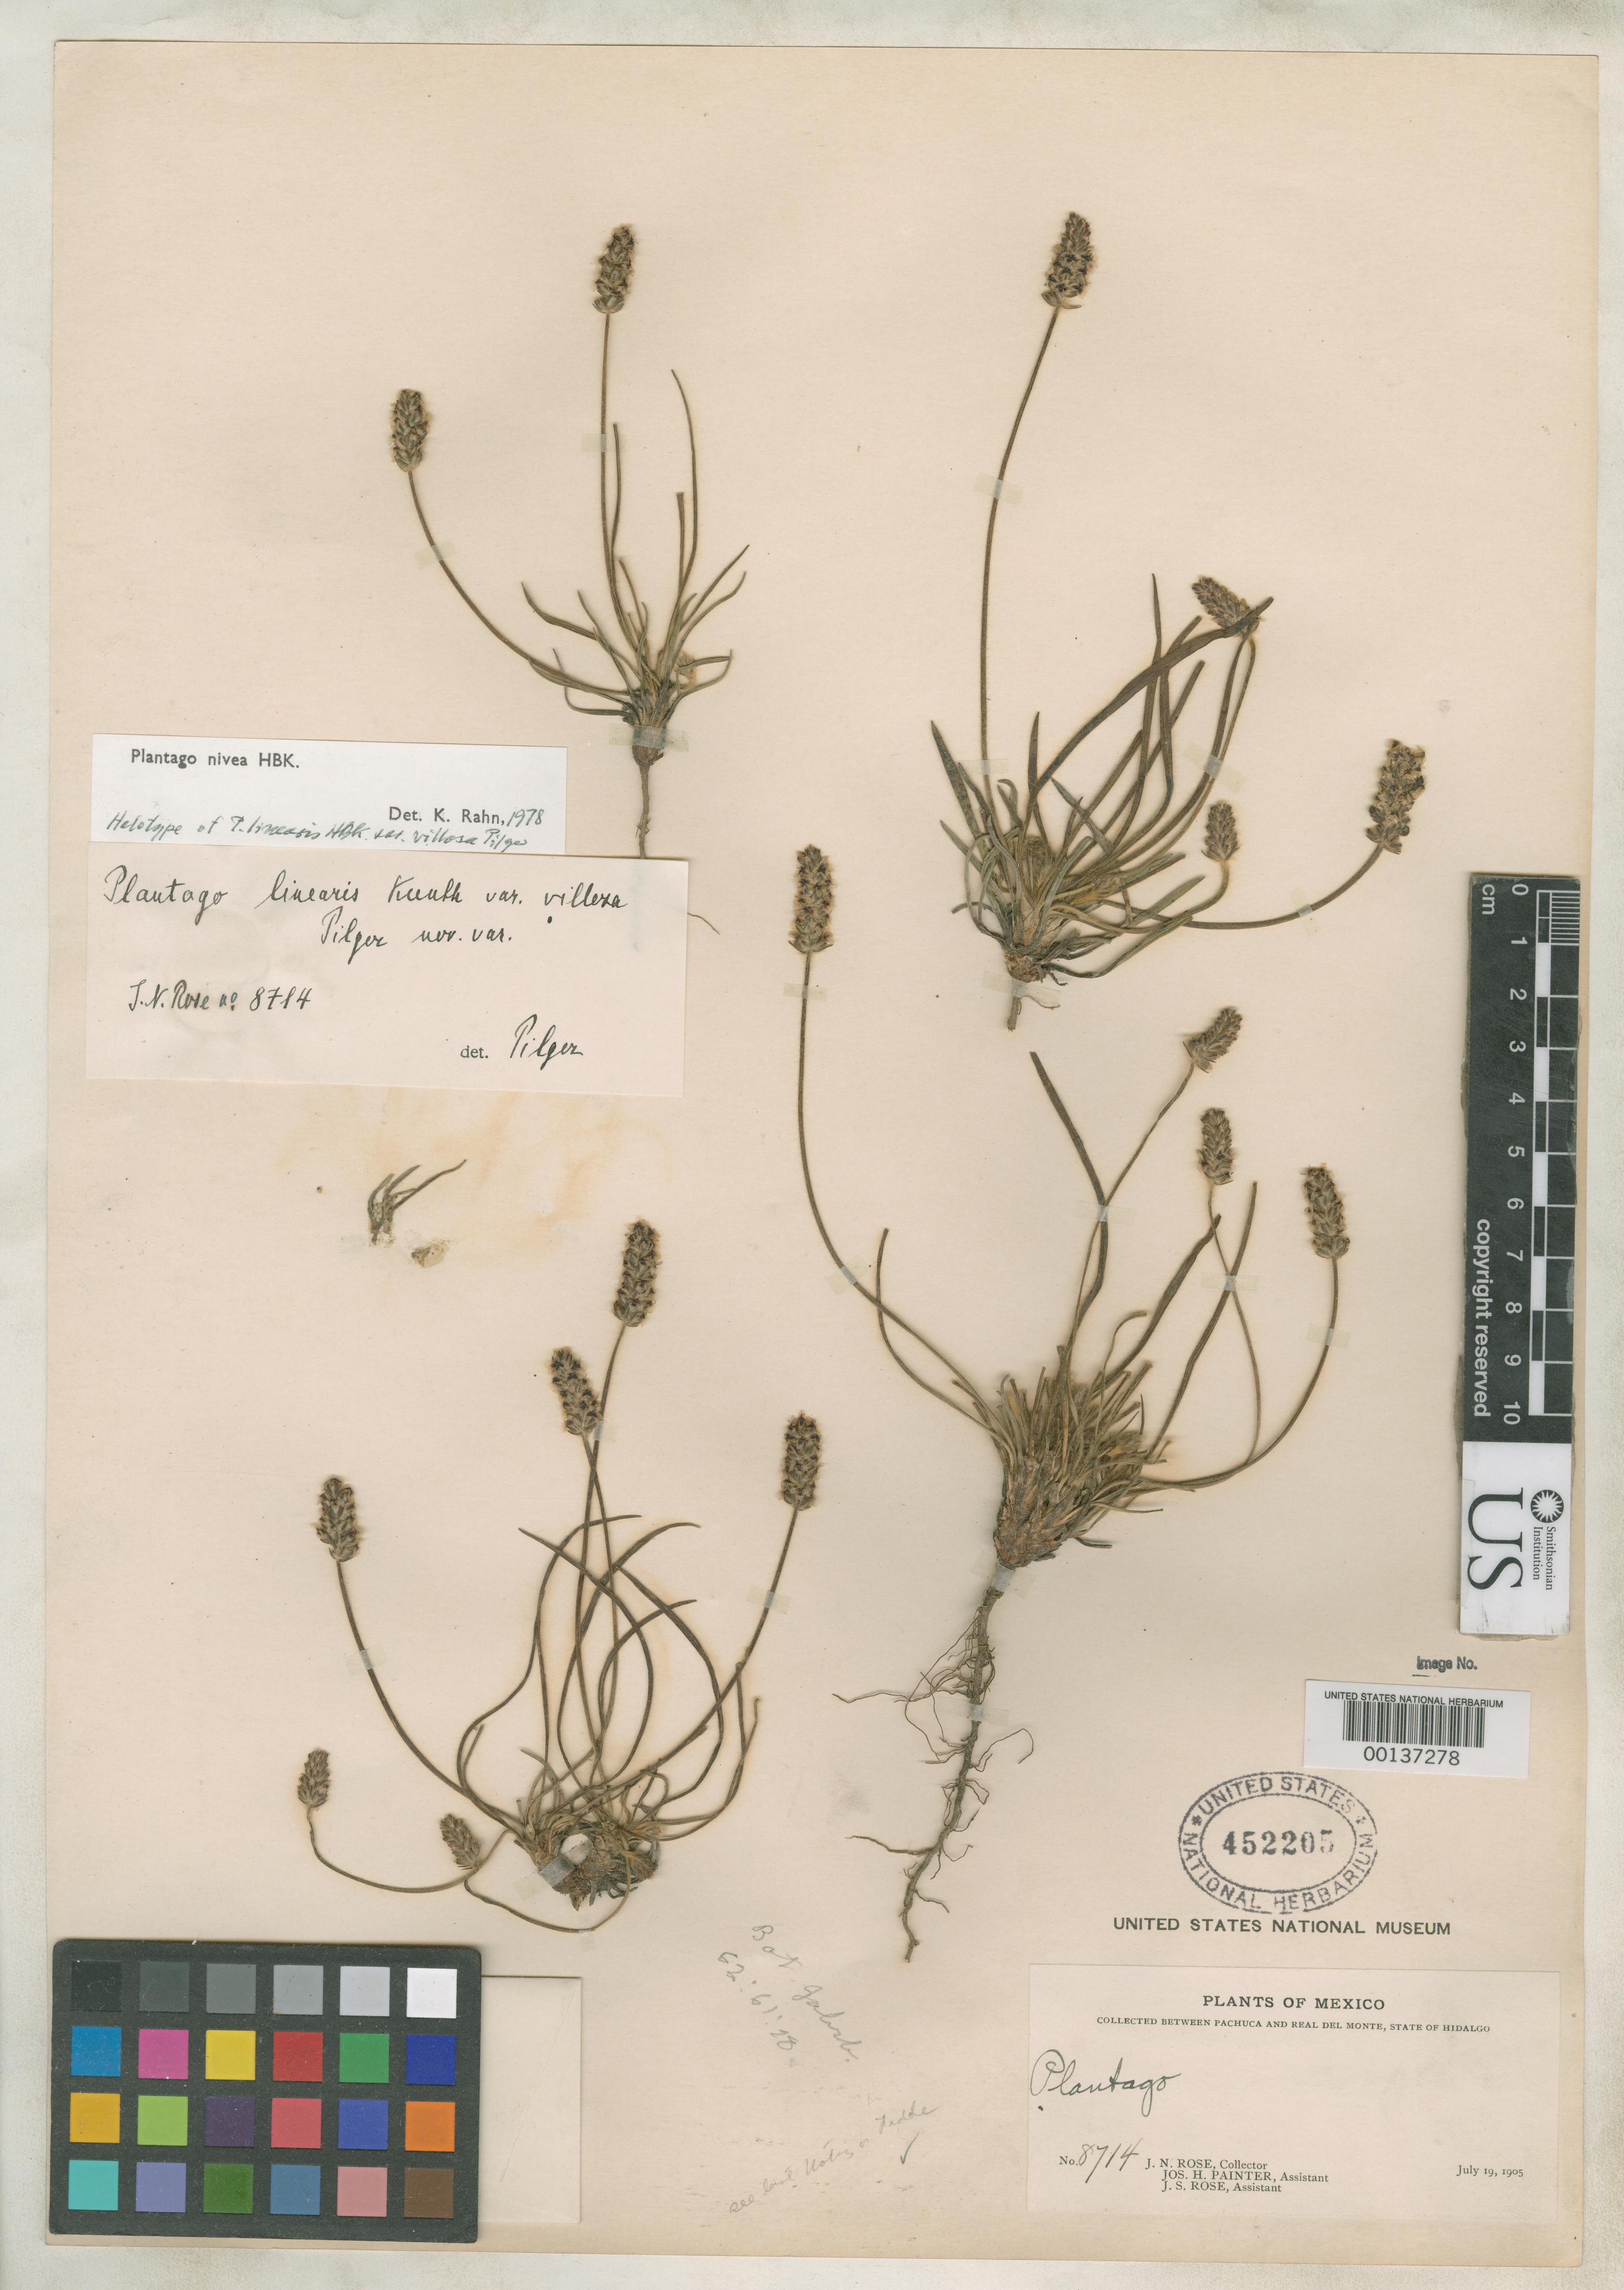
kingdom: Plantae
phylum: Tracheophyta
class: Magnoliopsida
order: Lamiales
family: Plantaginaceae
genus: Plantago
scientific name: Plantago linearis var. villosa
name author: Pilg.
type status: Holotype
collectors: J. N. Rose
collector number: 8714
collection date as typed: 19 Jul 1905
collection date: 1905-07-19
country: Mexico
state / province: Hidalgo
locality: Between Pachuca and Real del Monte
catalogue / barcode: US 452205